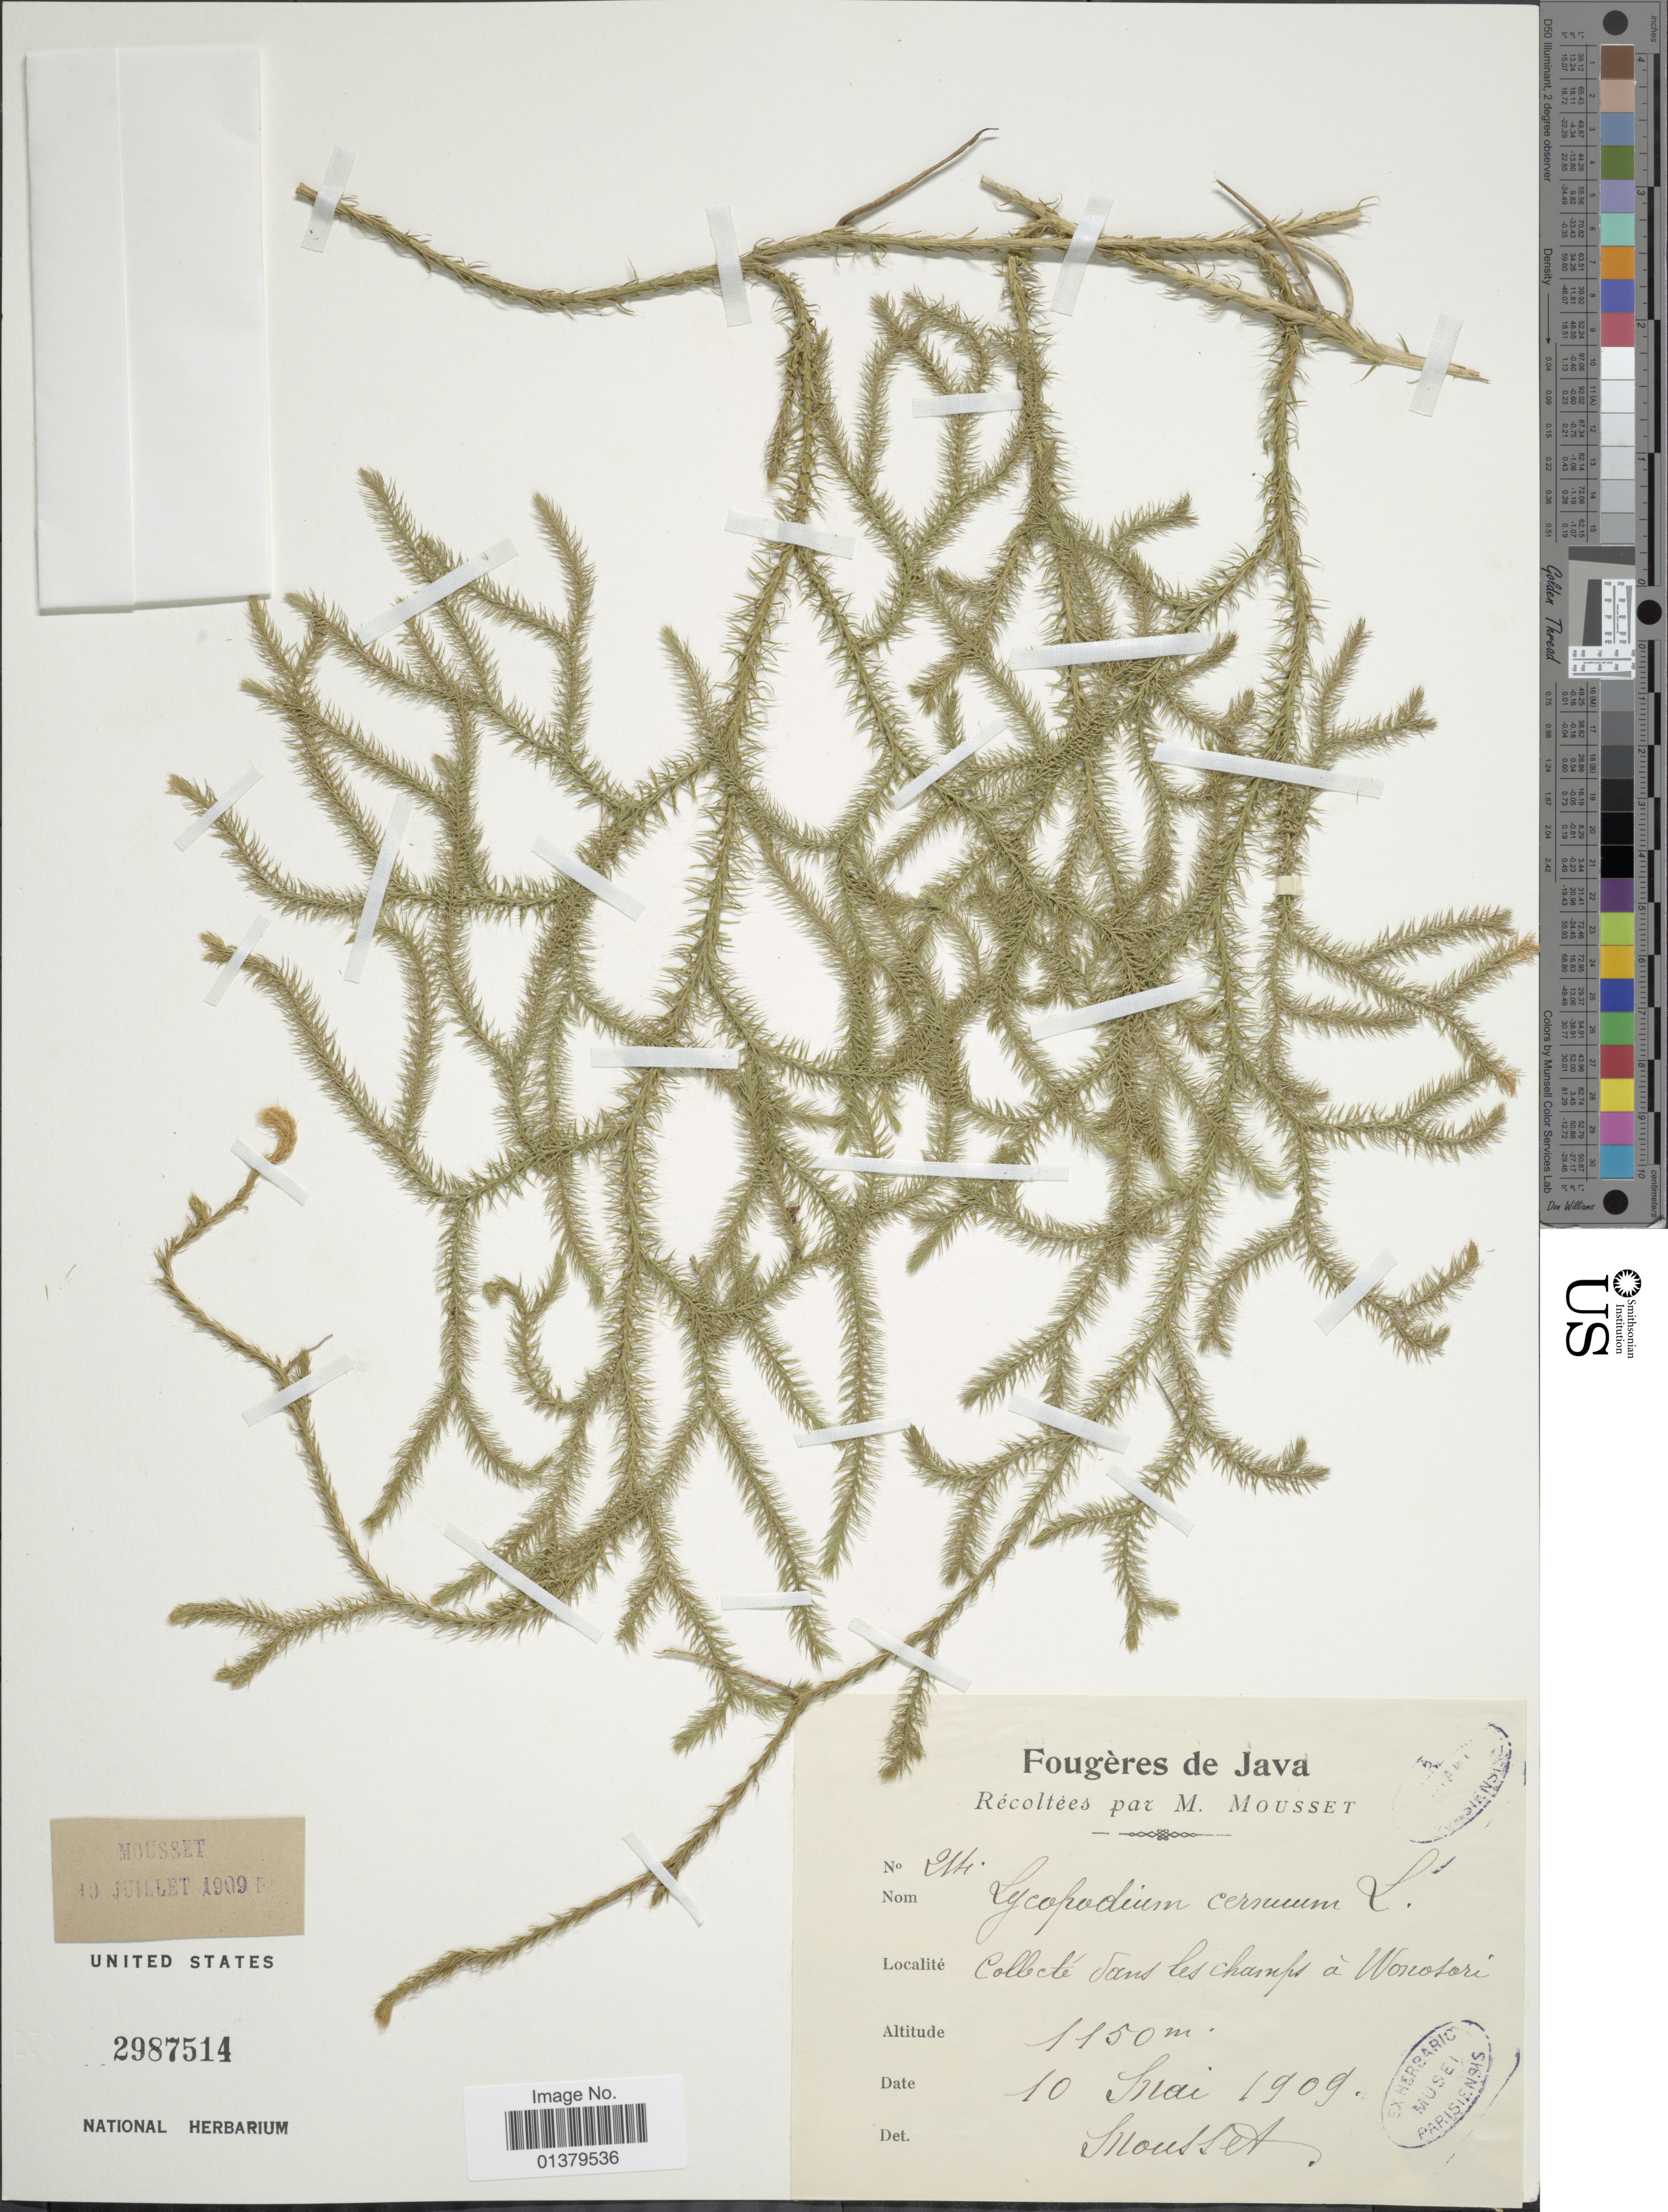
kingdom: Plantae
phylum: Tracheophyta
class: Lycopodiopsida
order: Lycopodiales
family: Lycopodiaceae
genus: Palhinhaea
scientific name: Palhinhaea cernua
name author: (L.) Vasc. & Franco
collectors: M. Mousset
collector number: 214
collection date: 1909-05-10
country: Indonesia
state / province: Java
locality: Collecte dans les champs a Wonosari [interpreted]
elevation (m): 1150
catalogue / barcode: US 2987514